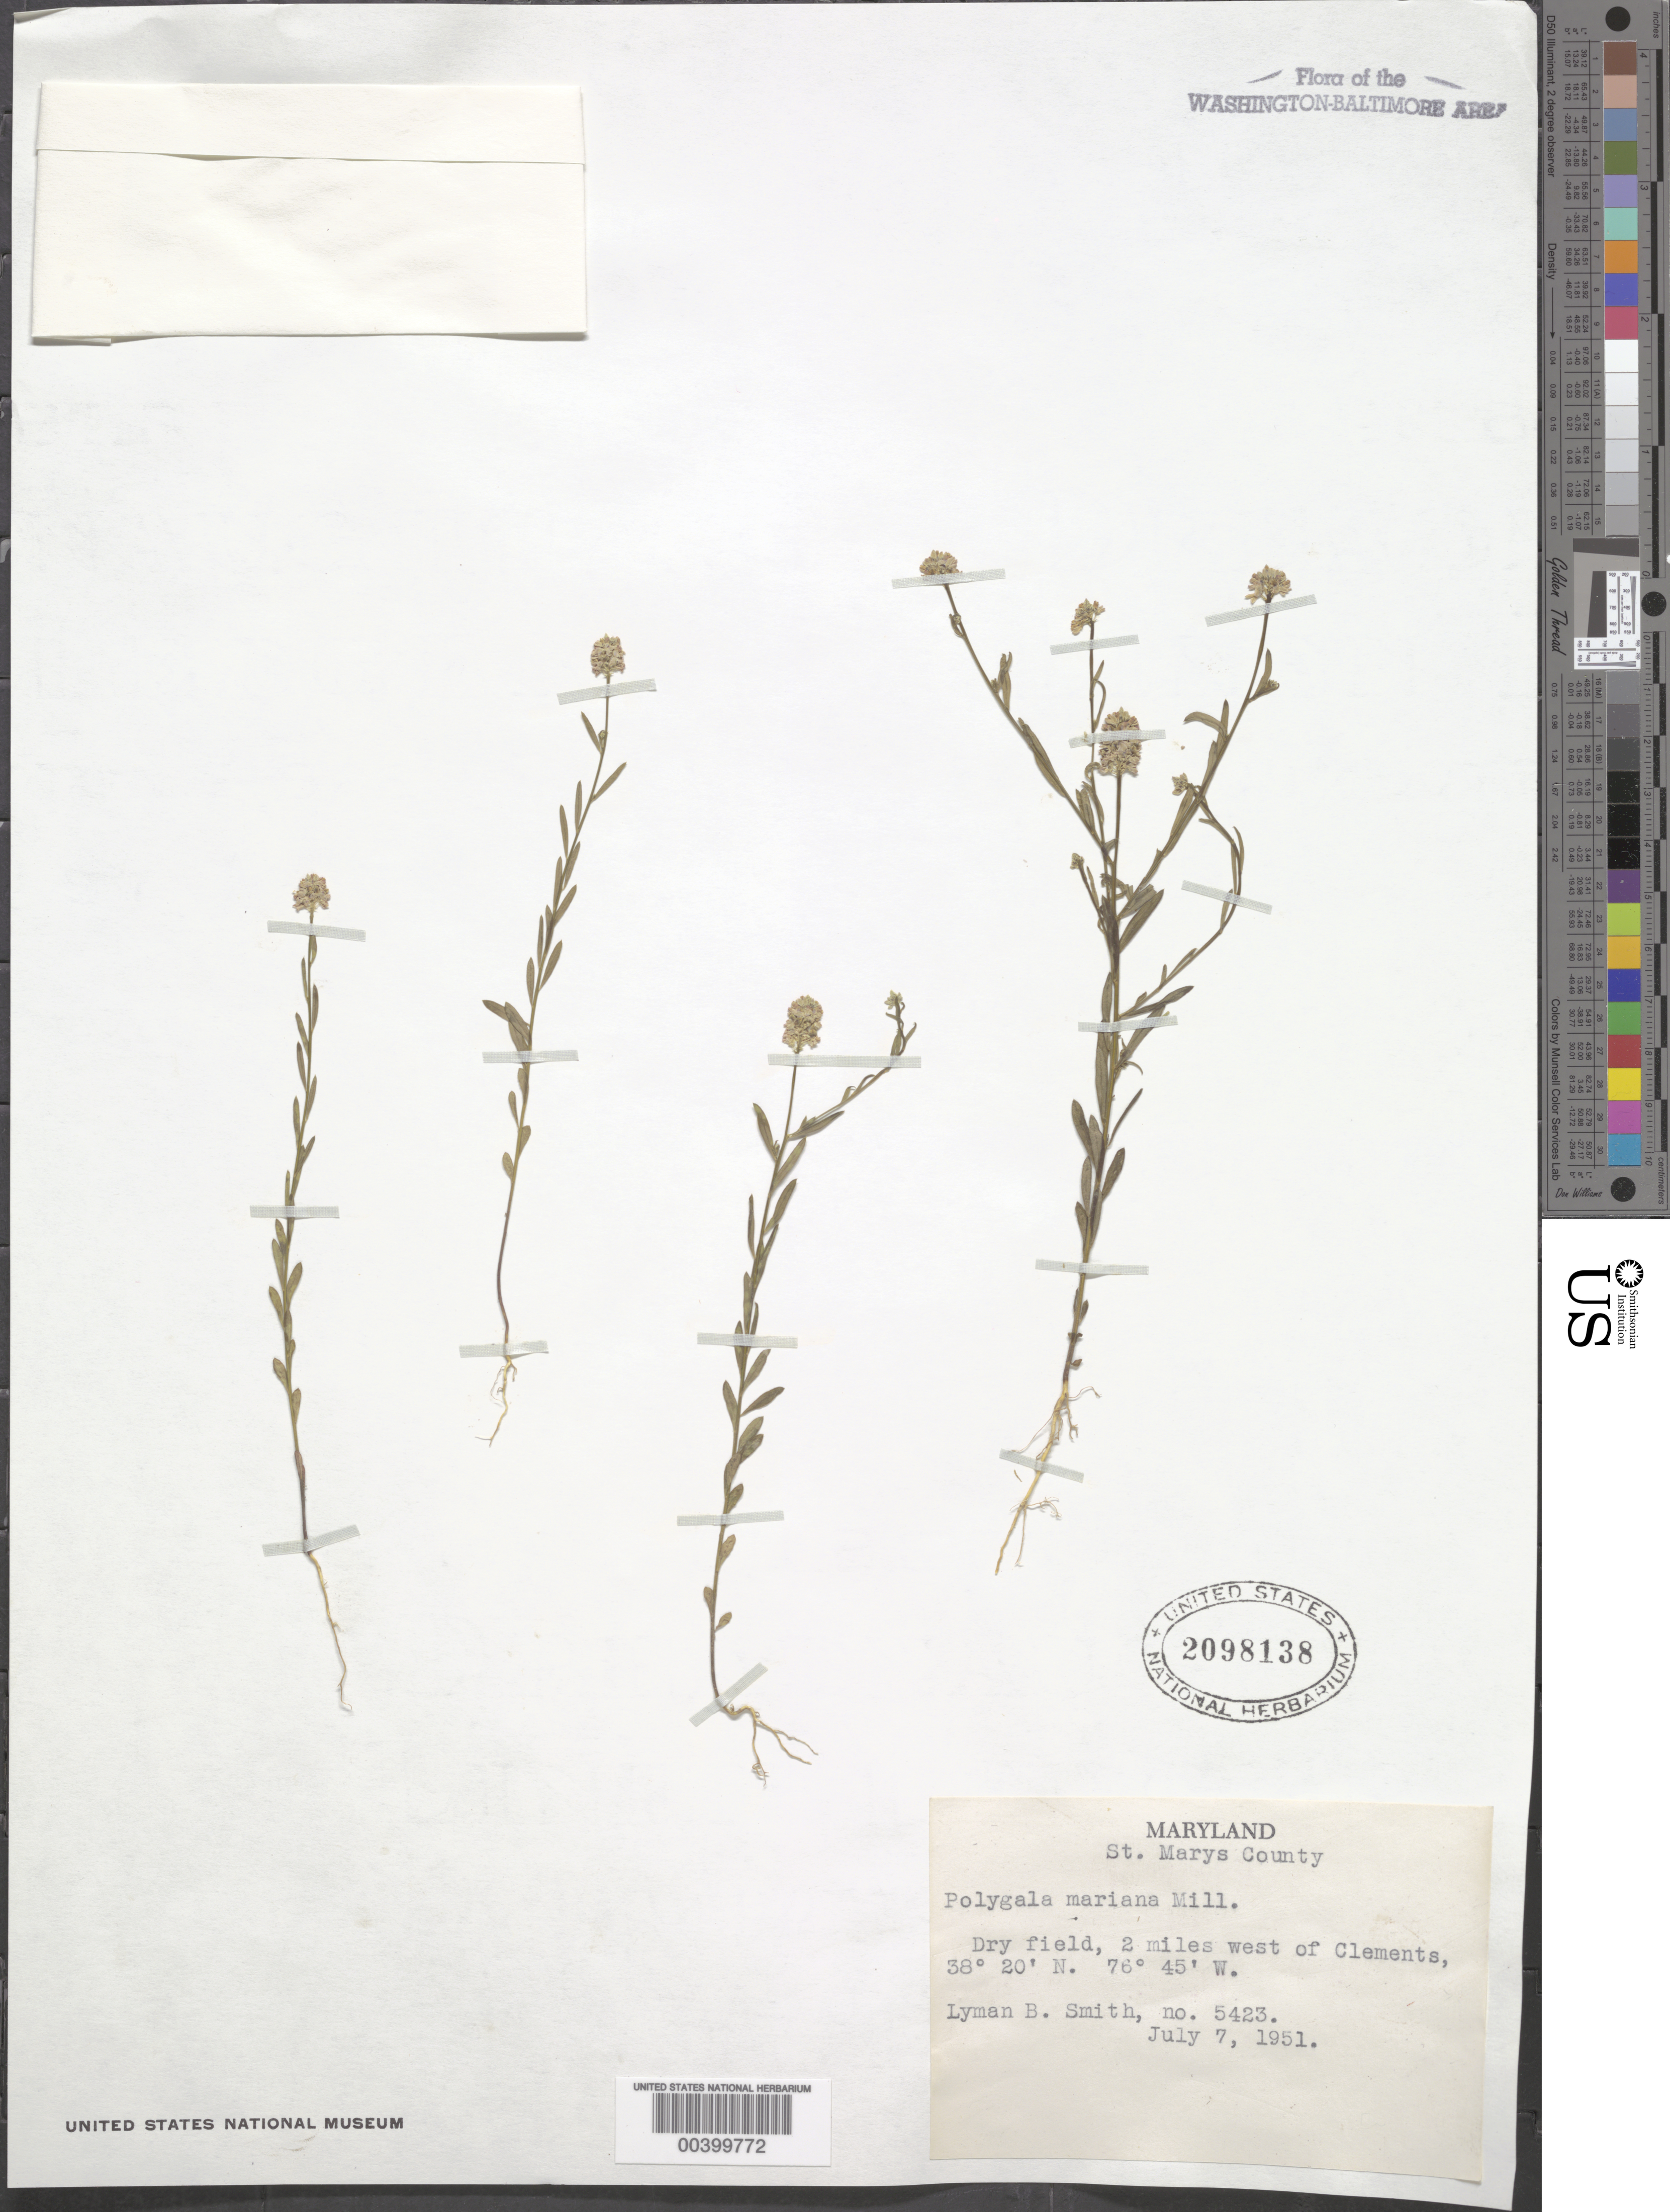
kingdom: Plantae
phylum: Tracheophyta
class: Magnoliopsida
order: Fabales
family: Polygalaceae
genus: Polygala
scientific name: Polygala mariana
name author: Mill.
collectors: L. Smith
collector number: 5423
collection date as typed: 07 Jul 1951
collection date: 1951-07-07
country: United States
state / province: Maryland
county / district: St. Mary's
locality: West of Clements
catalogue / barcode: US 2098138